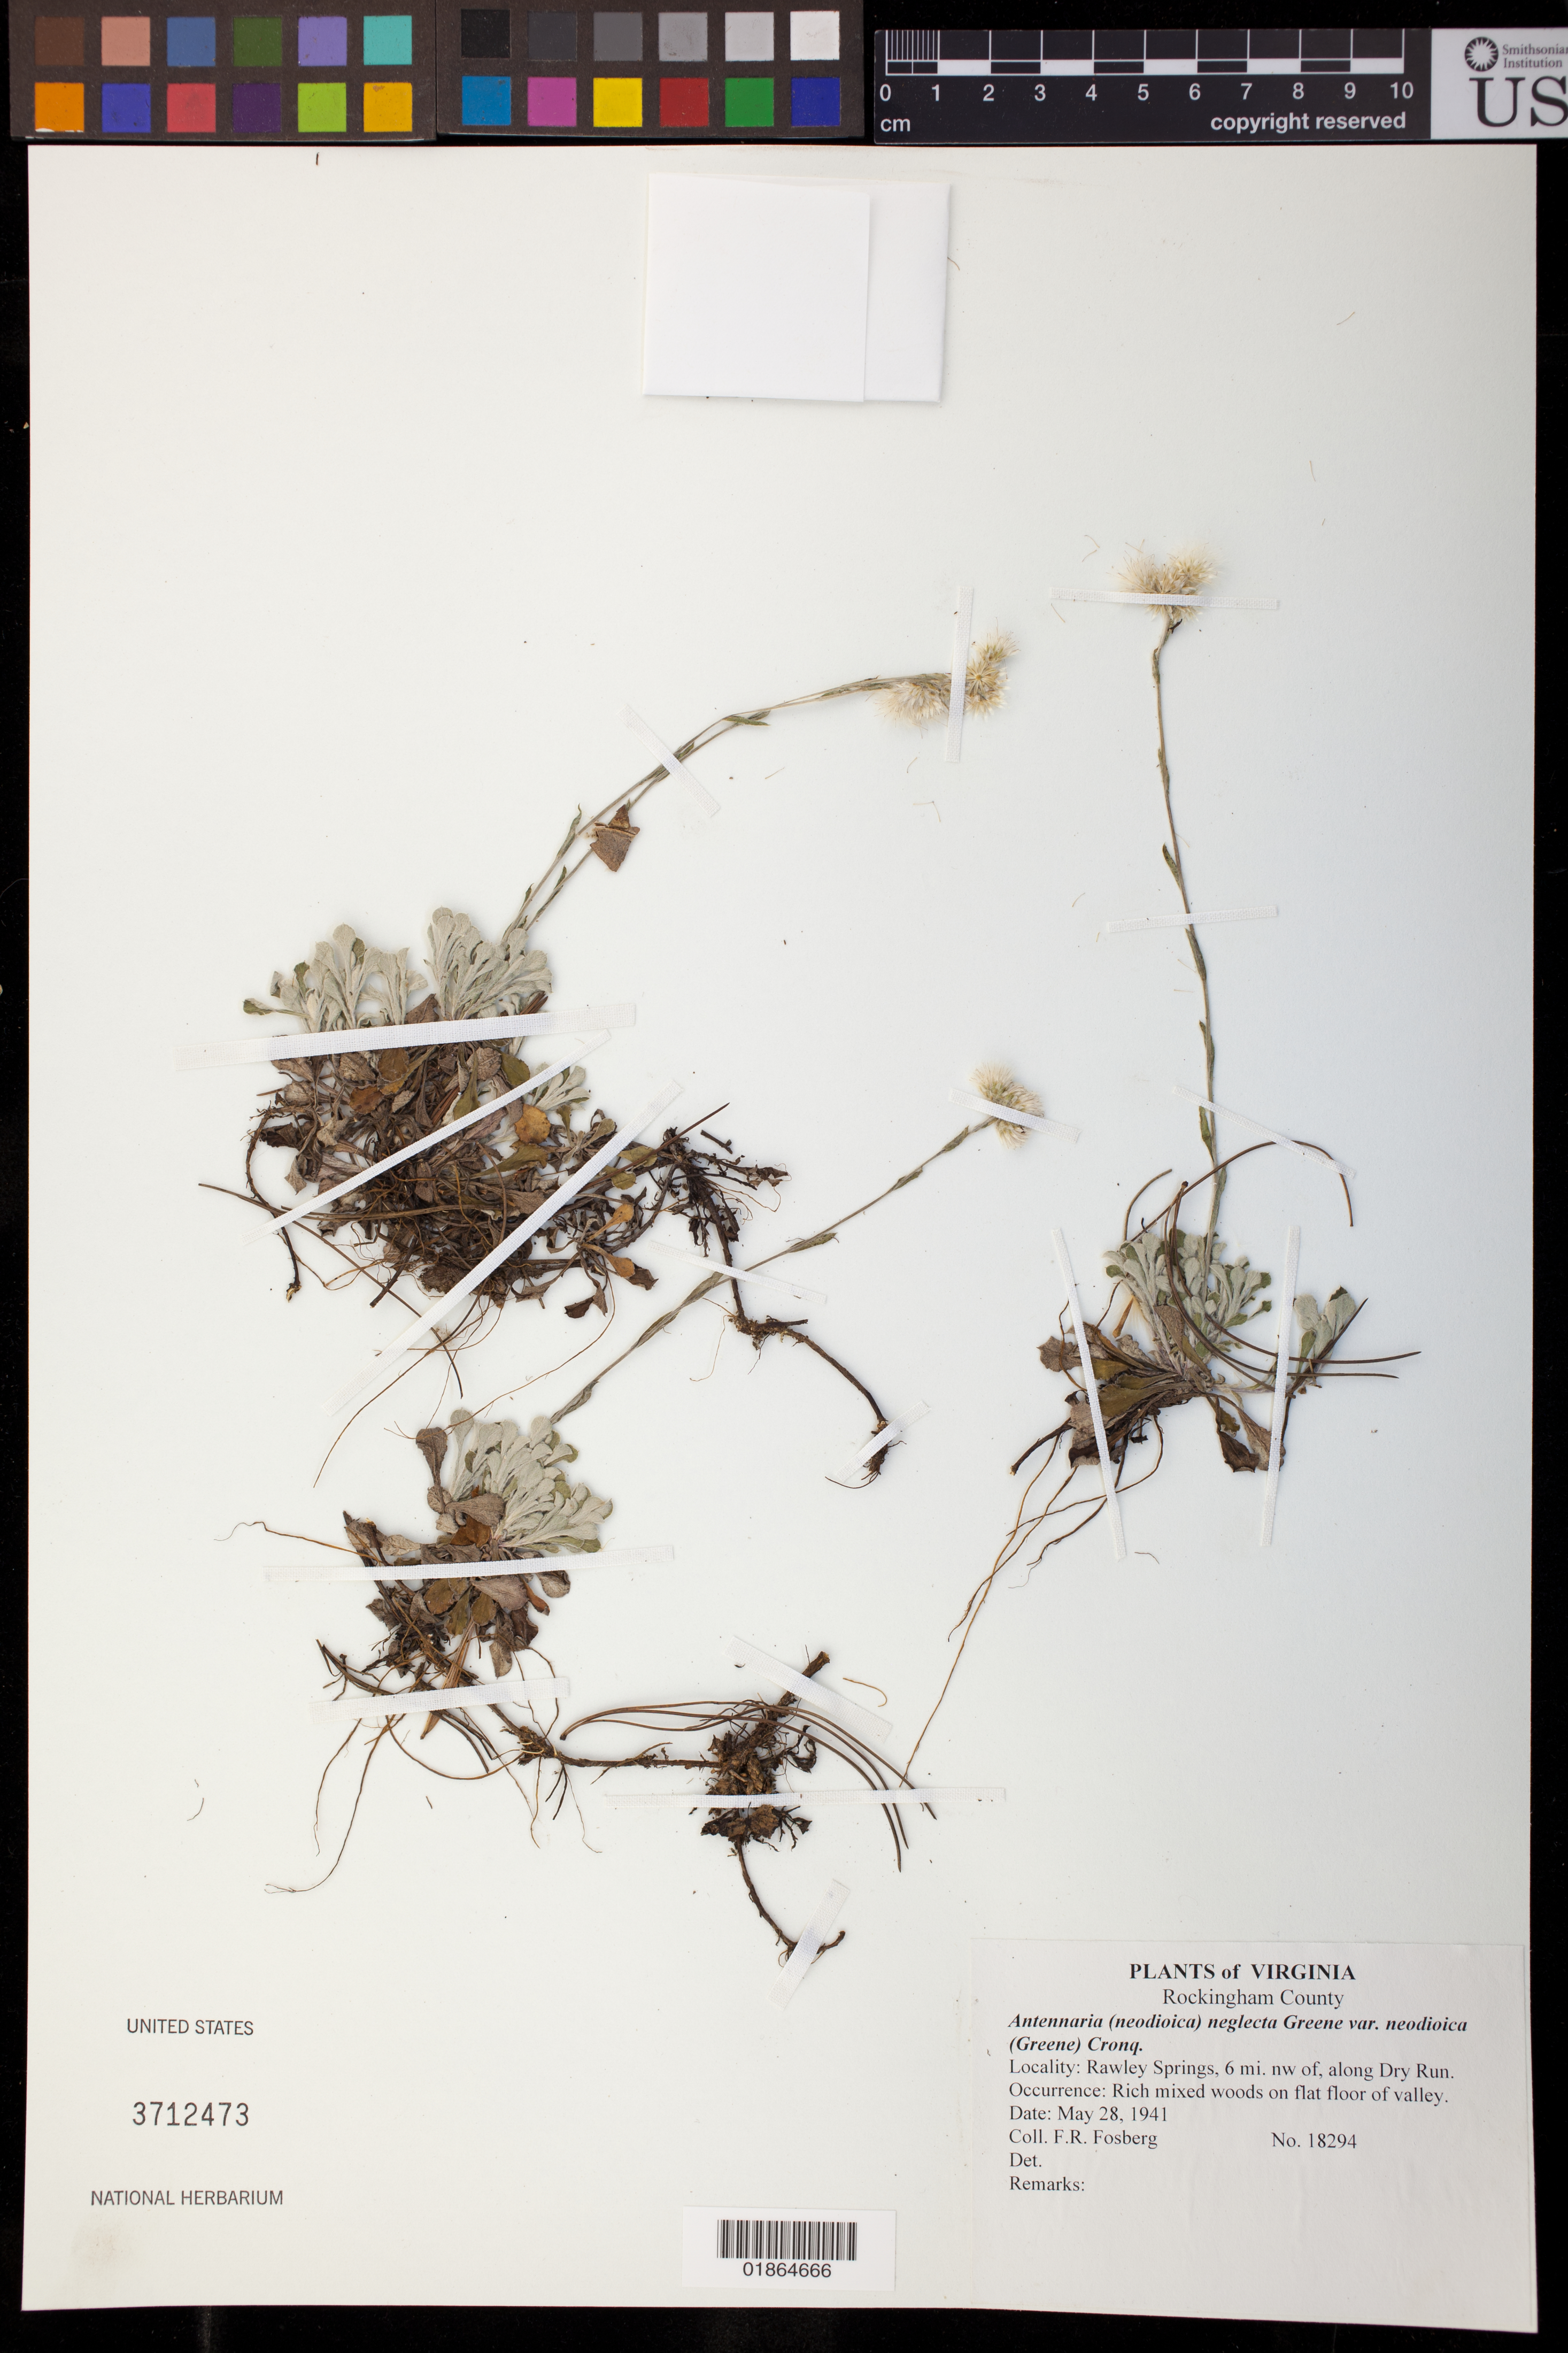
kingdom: Plantae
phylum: Tracheophyta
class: Magnoliopsida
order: Asterales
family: Asteraceae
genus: Antennaria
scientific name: Antennaria (neodioica) neglecta var. neodioica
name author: Greene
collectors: F. R. Fosberg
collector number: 18294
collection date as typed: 28 May 1941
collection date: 1941-05-28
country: United States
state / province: Virginia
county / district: Rockingham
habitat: Rich mixed woods on flat floor of valley.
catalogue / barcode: US 3712473